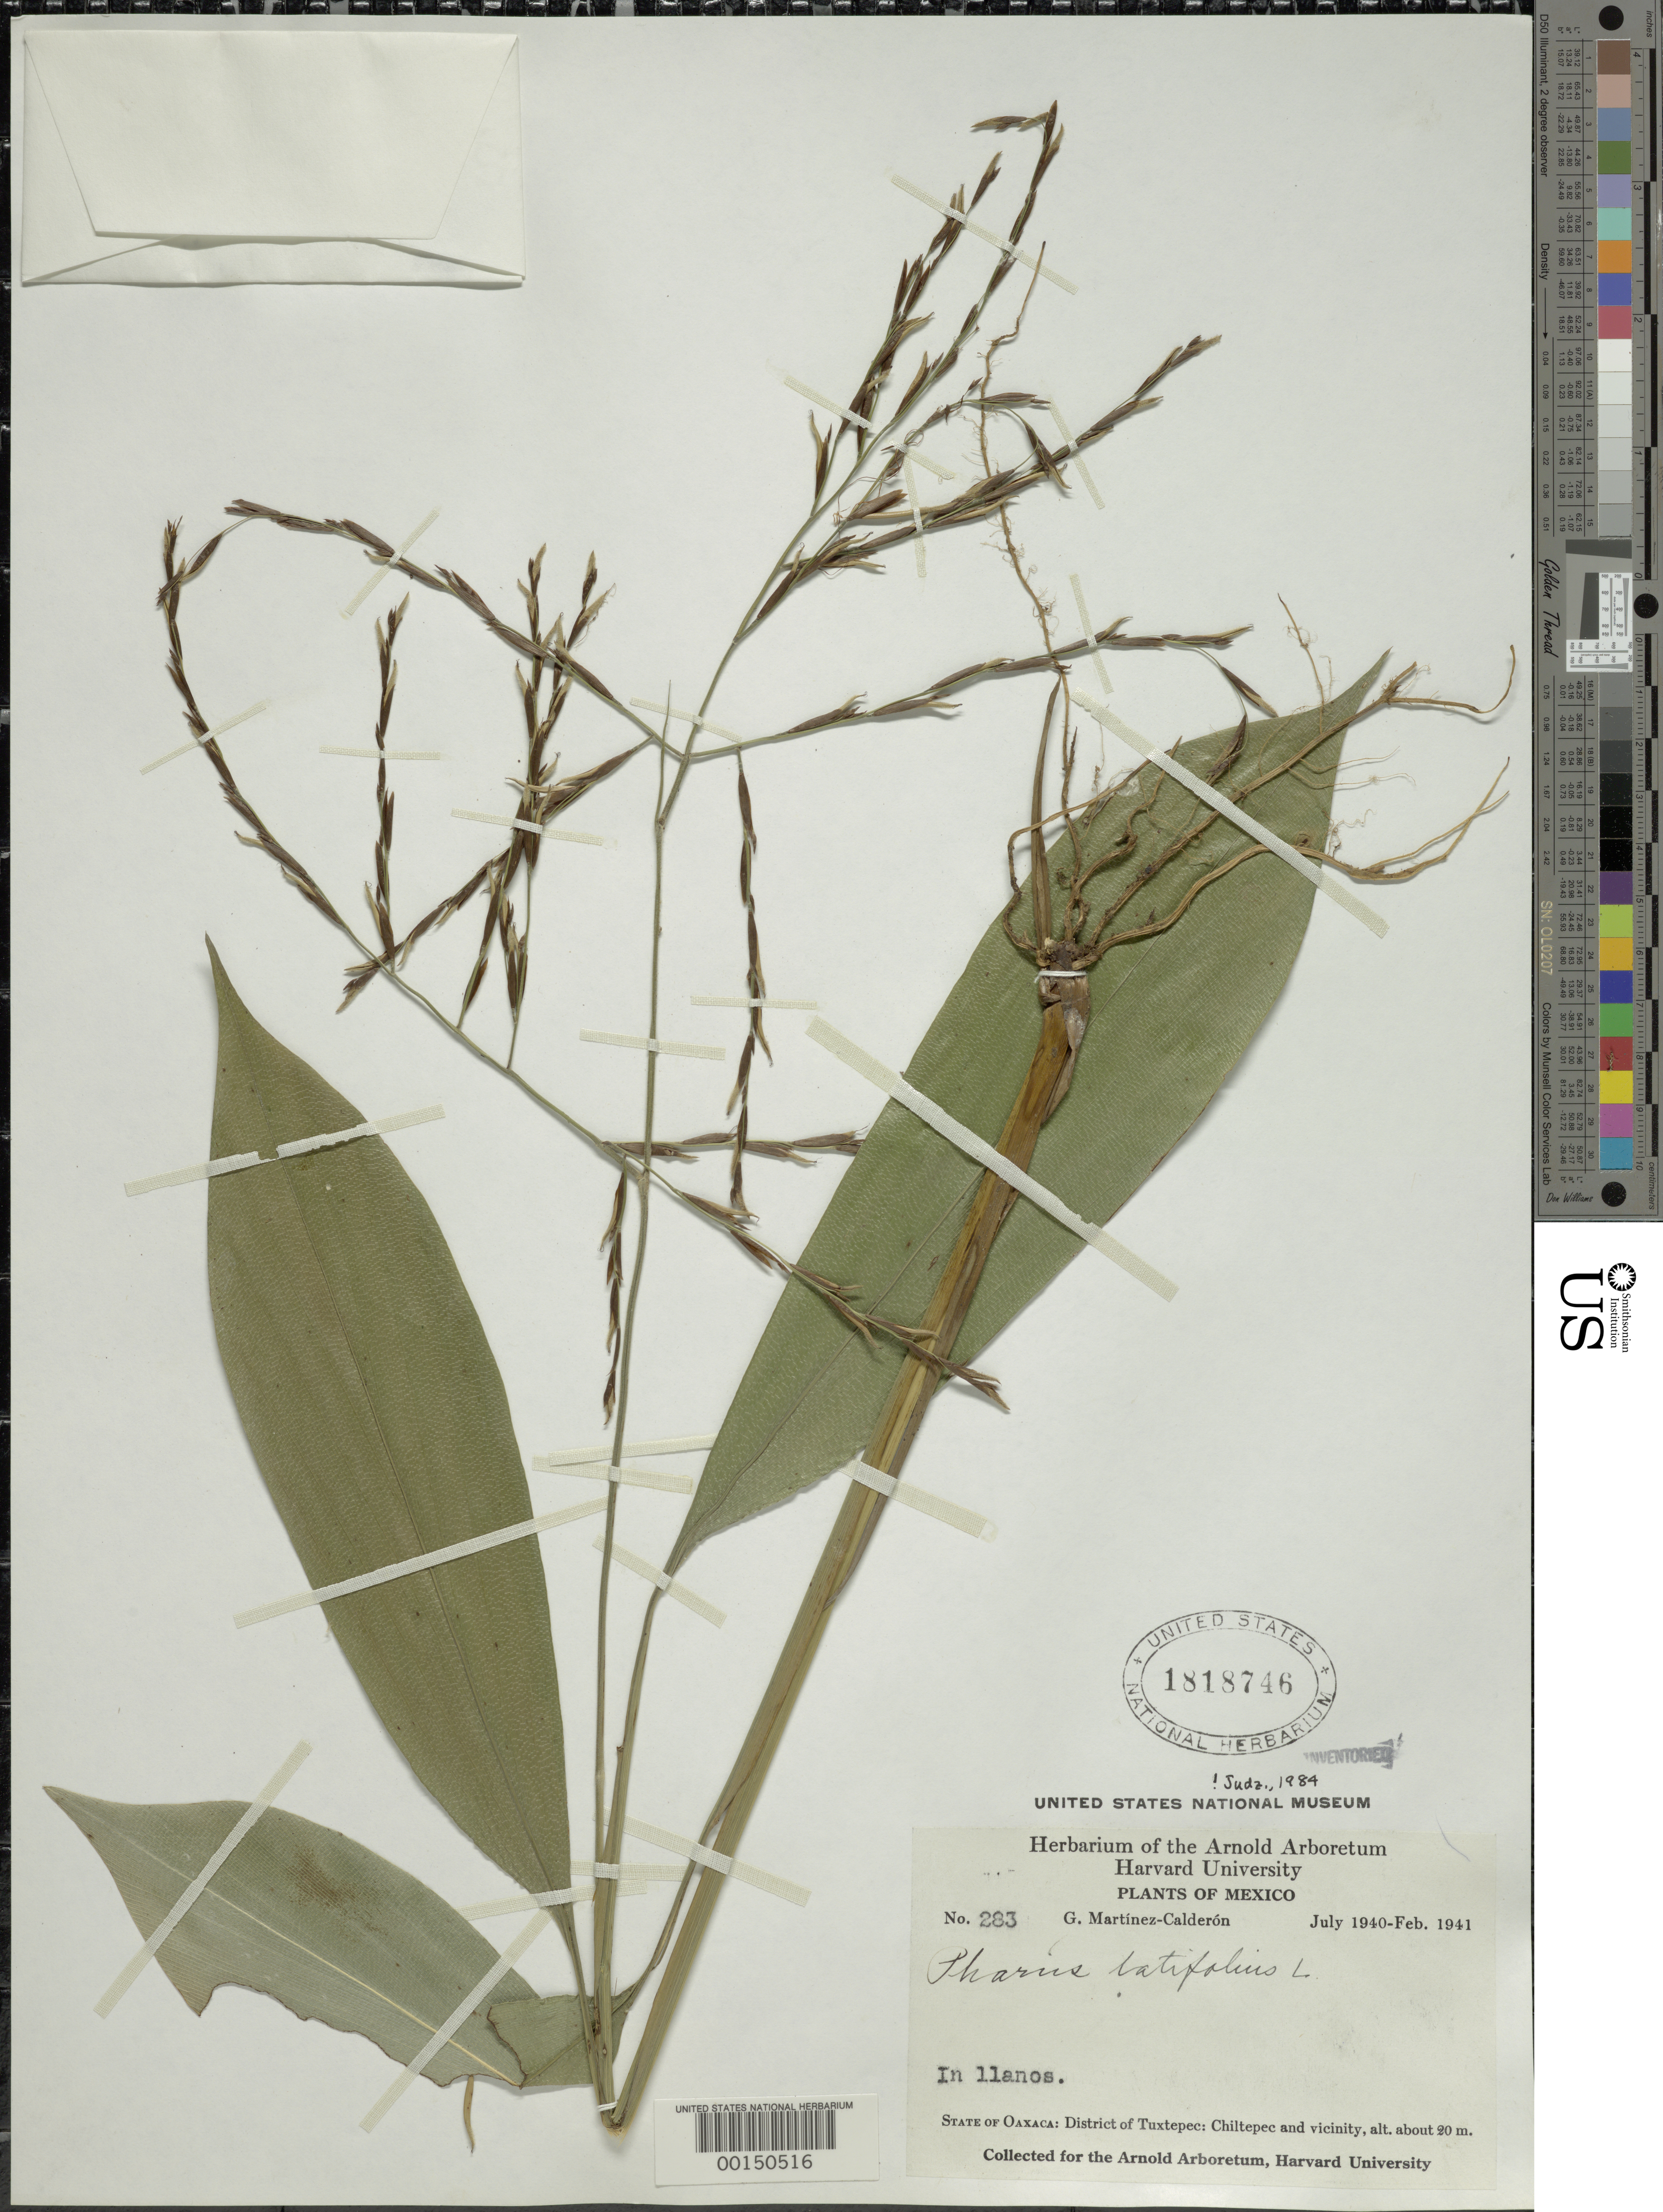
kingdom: Plantae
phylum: Tracheophyta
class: Liliopsida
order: Poales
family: Poaceae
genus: Pharus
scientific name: Pharus latifolius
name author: L.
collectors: G. Martínez Calderón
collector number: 283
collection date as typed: Jul 1940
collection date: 1940-07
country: Mexico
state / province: Oaxaca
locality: Tuxtepec, Chiltepec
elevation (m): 20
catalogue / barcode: US 1818746